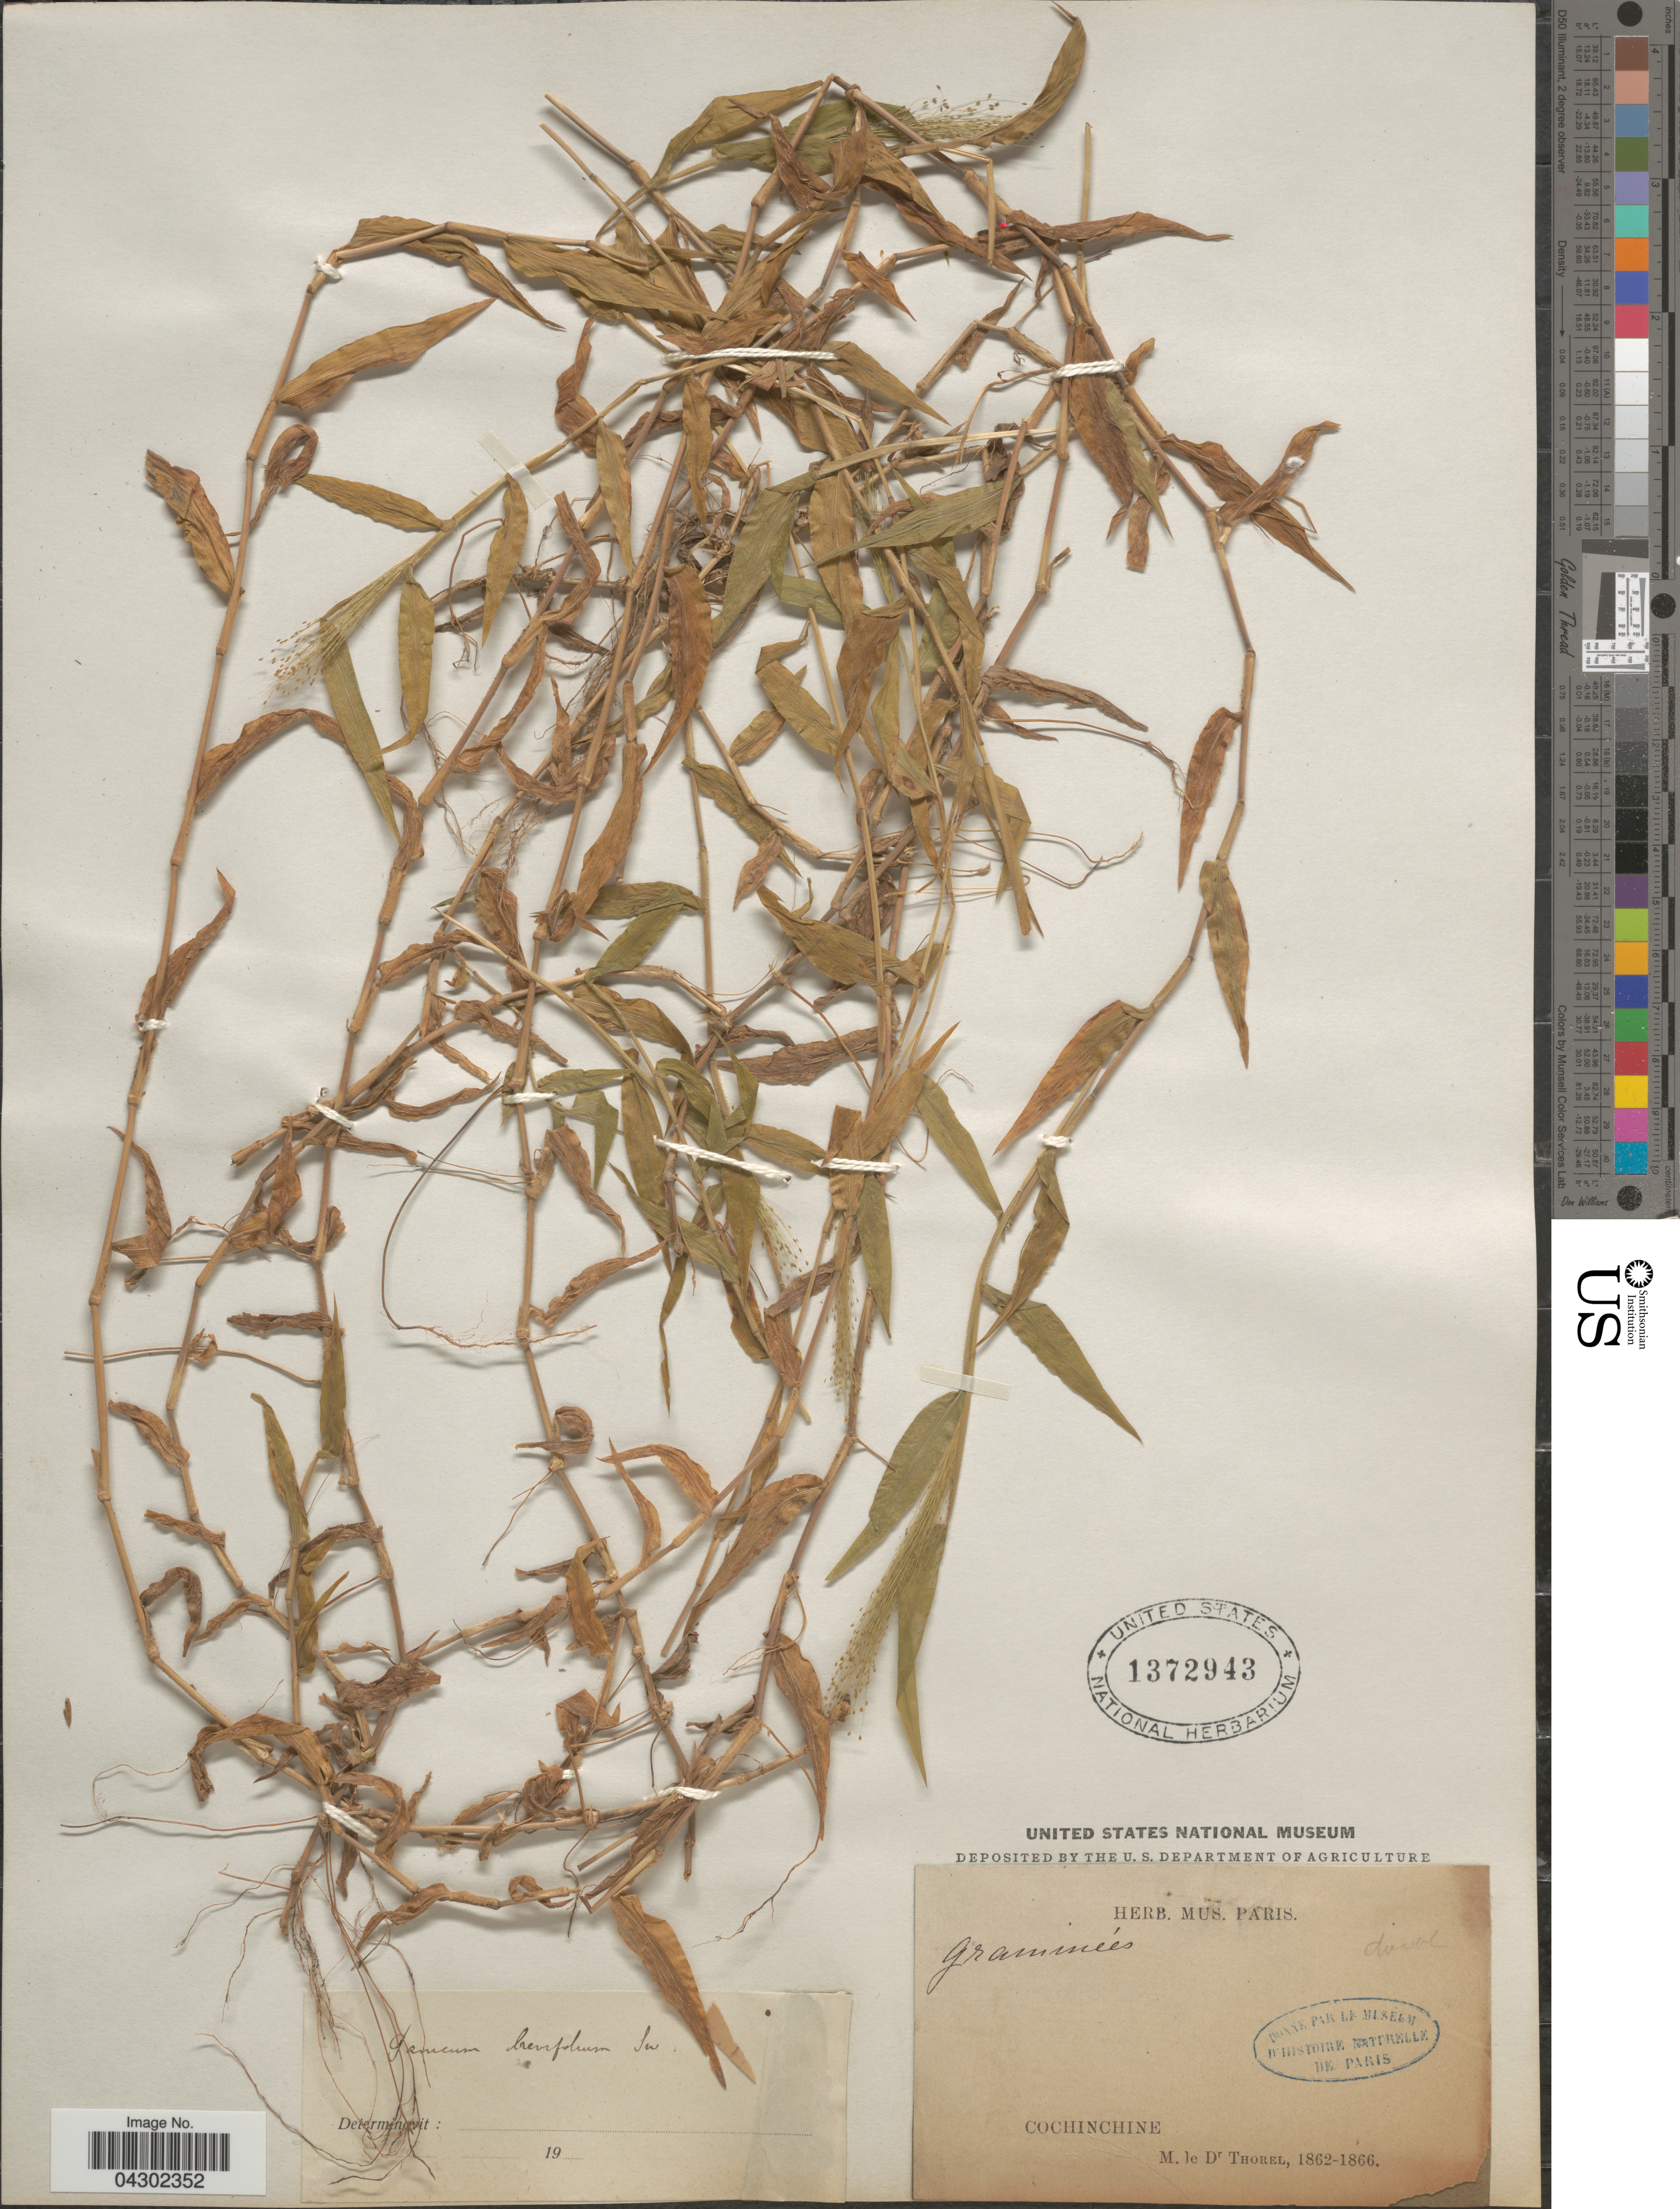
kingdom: Plantae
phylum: Tracheophyta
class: Liliopsida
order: Poales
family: Poaceae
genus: Panicum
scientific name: Panicum trichoides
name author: Sw.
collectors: Thorel, M. "M. [=Monsieur] Thorel" DO NOT USE (error for C. Thorel)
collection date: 1862/1866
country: Vietnam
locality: Cochinchine.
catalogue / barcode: US 1372943